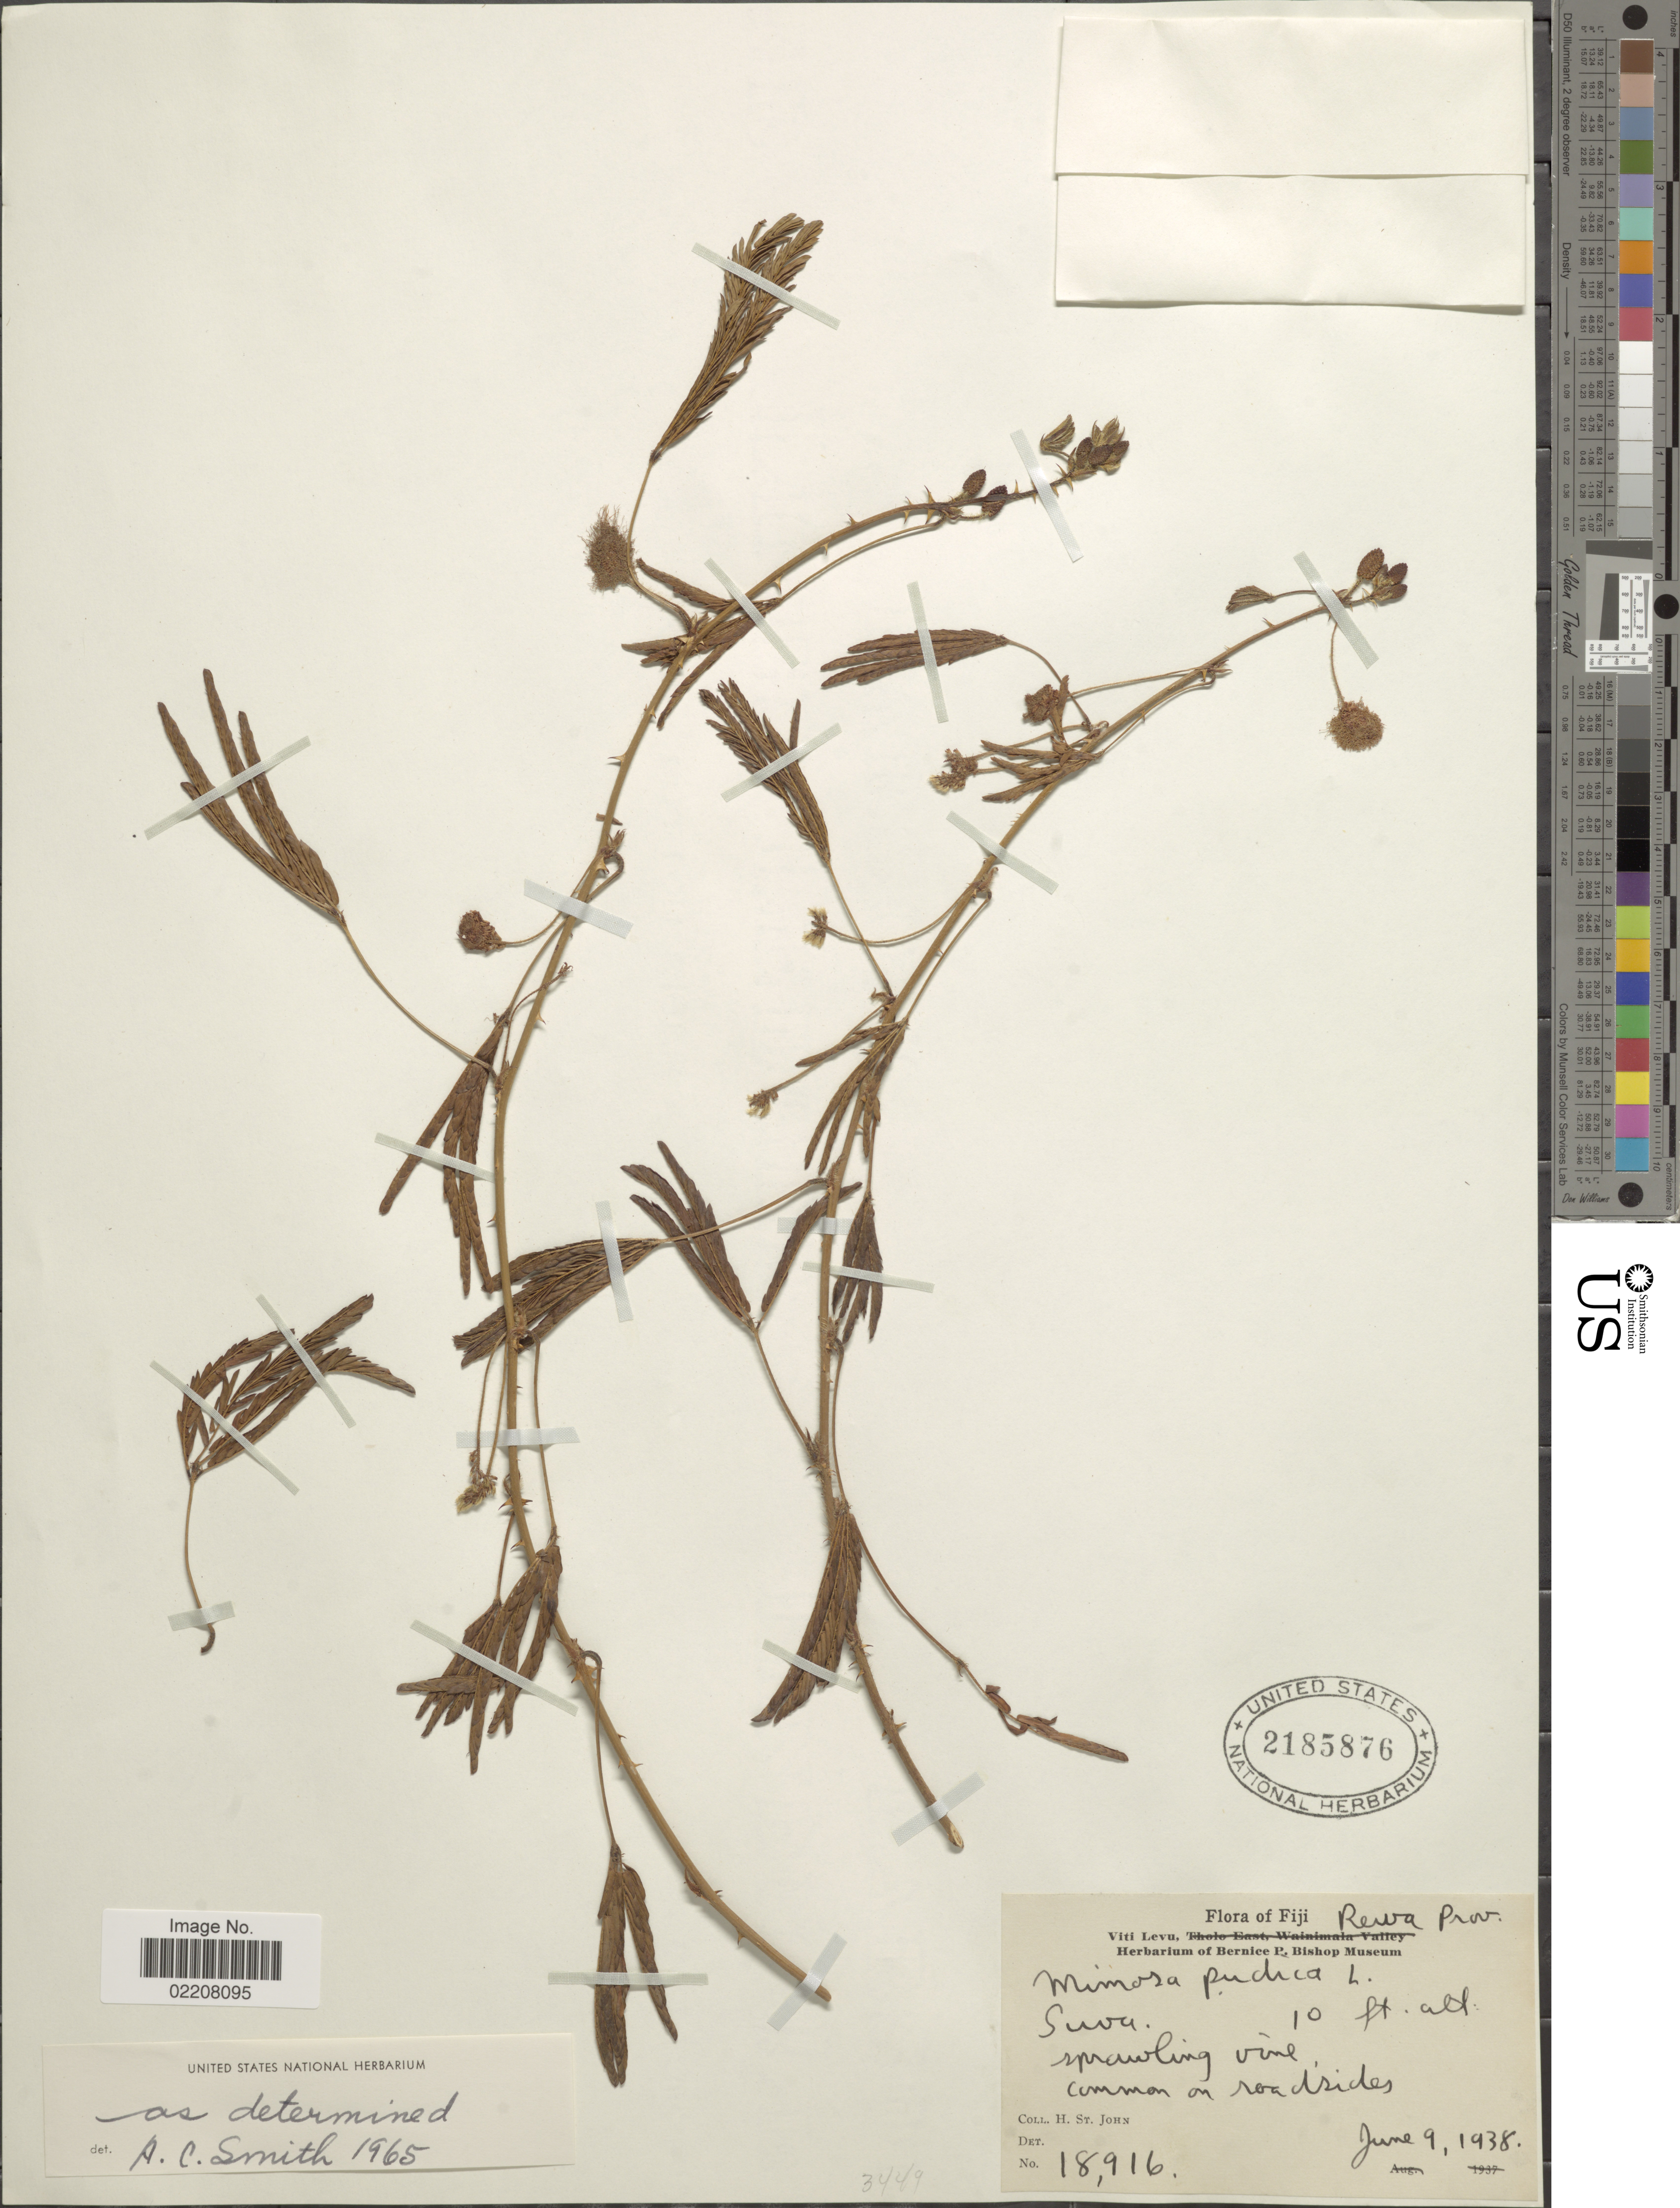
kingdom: Plantae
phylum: Tracheophyta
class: Magnoliopsida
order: Fabales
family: Fabaceae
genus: Mimosa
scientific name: Mimosa pudica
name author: L.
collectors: H. St. John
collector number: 18916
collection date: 1938-06-09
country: Fiji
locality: Rewa Prov. Suva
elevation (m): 3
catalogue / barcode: US 2185876